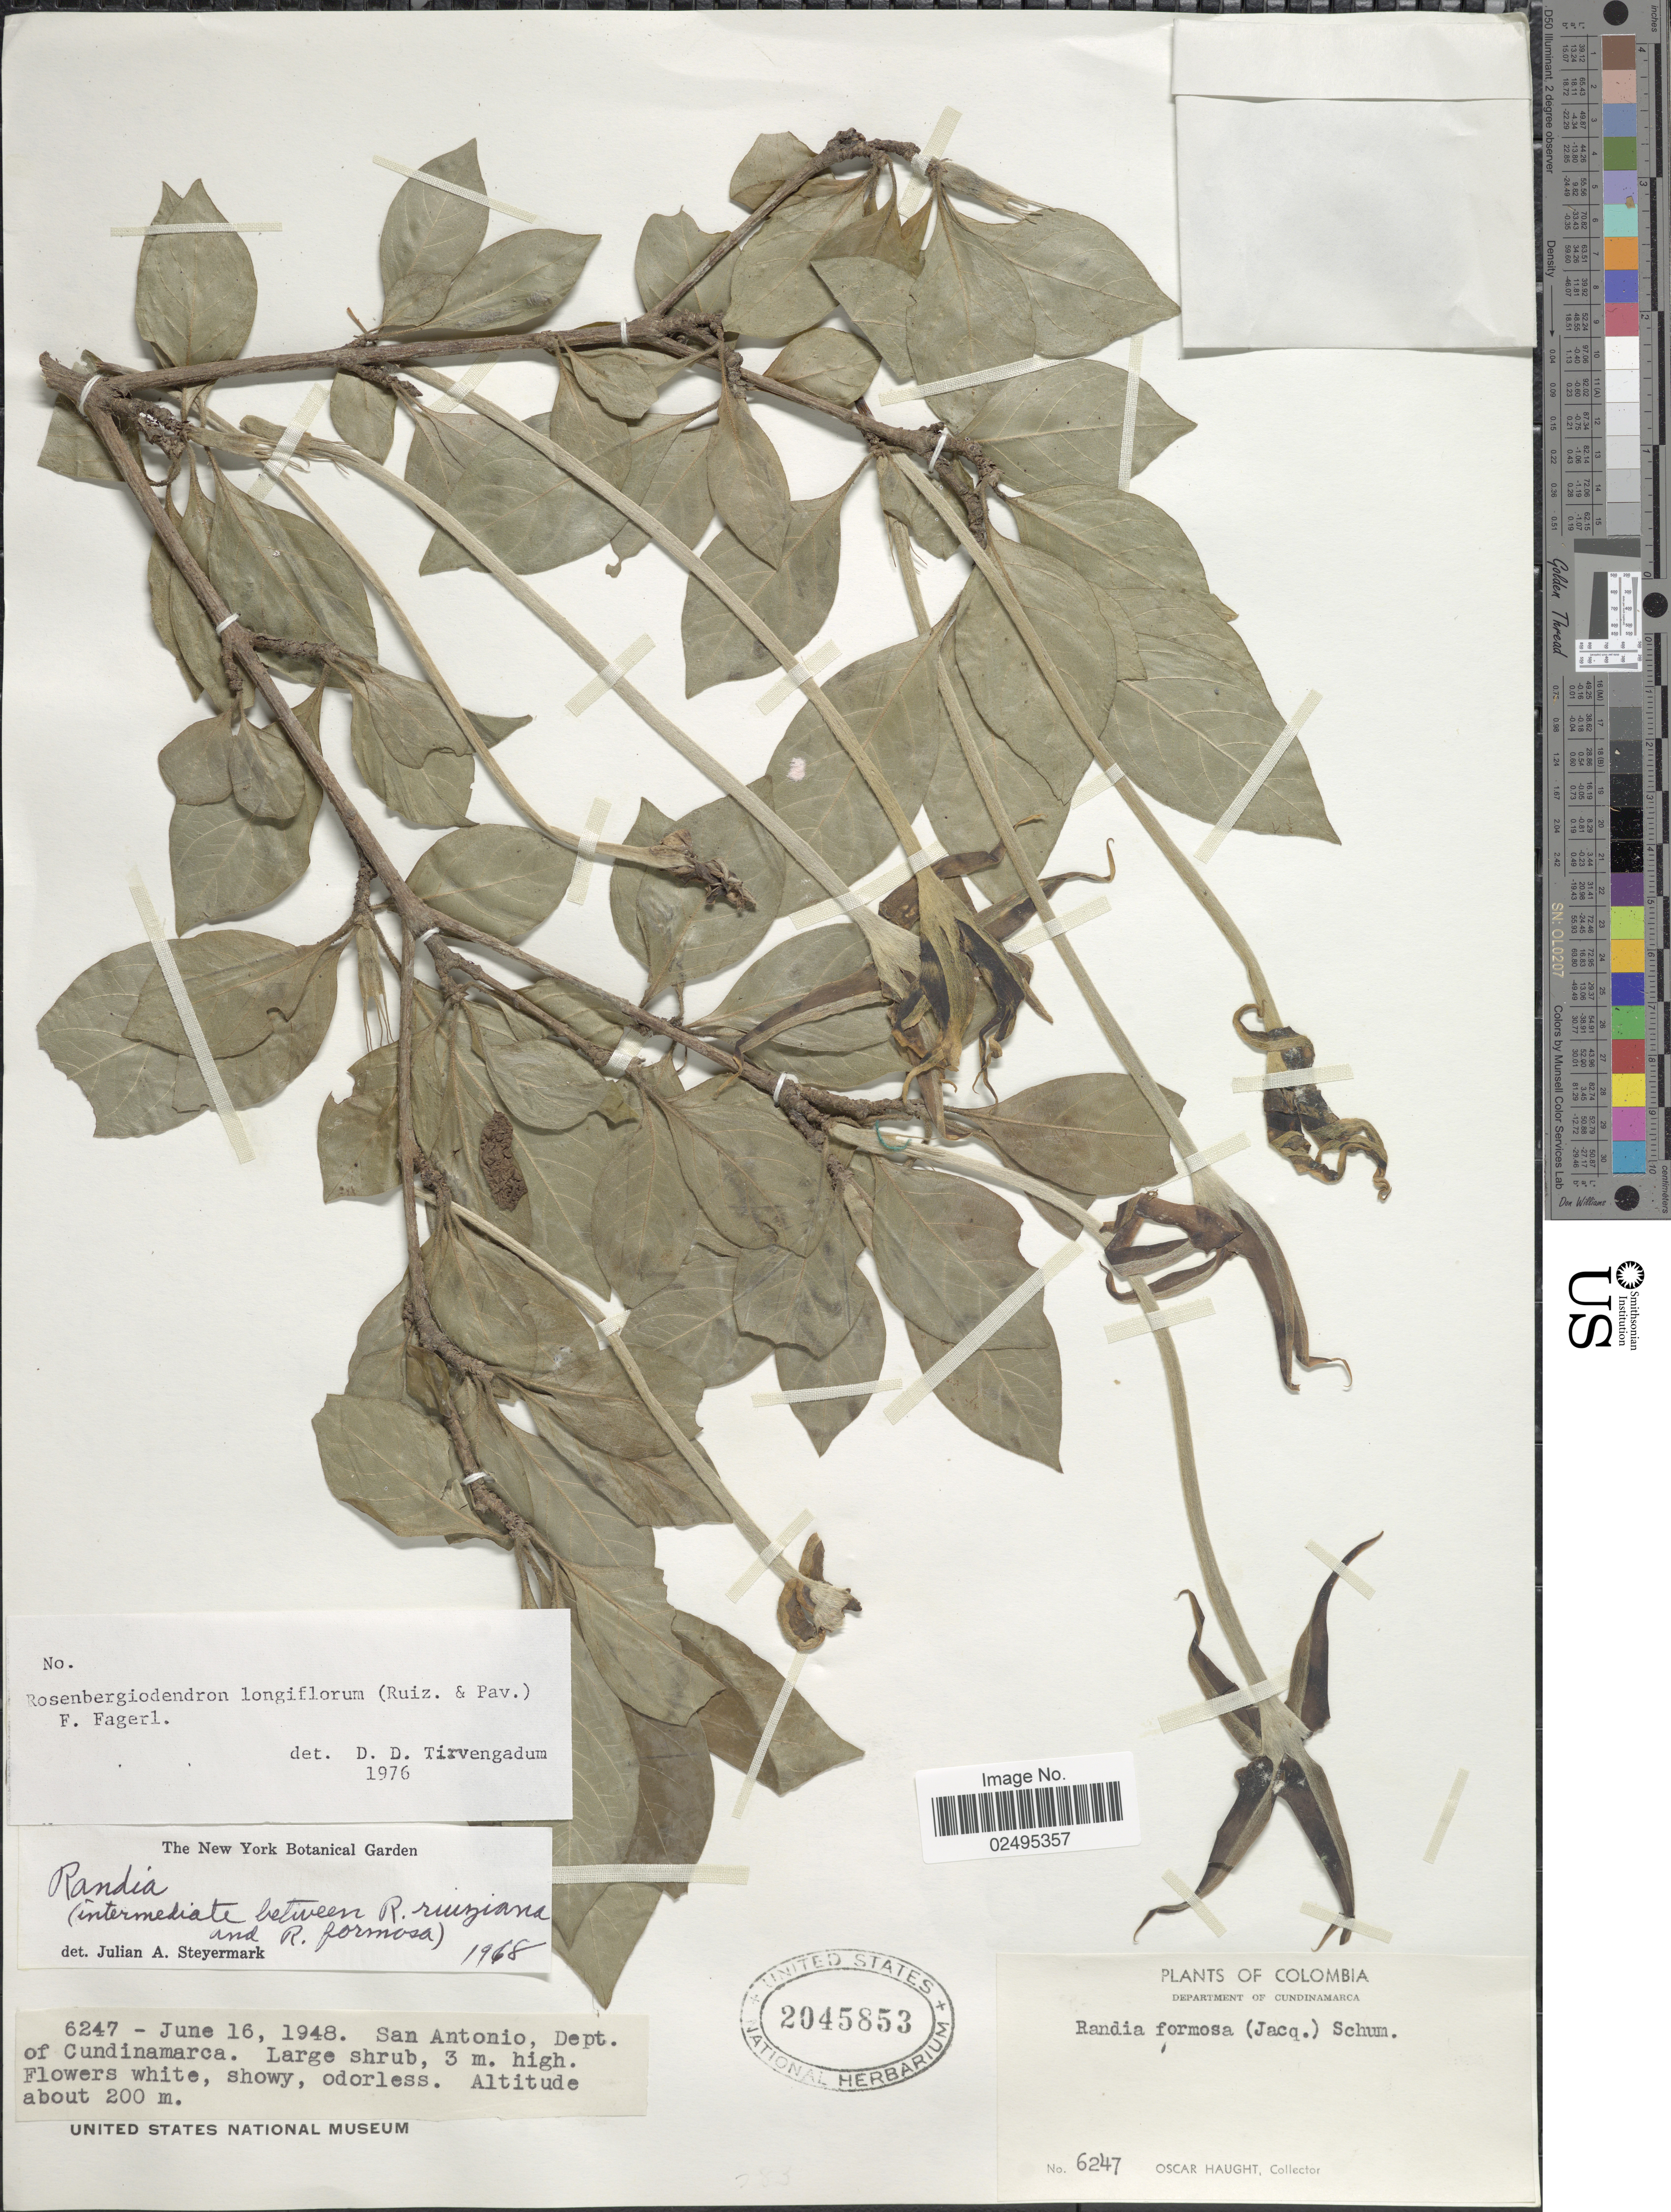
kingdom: Plantae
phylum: Tracheophyta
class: Magnoliopsida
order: Gentianales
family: Rubiaceae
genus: Rosenbergiodendron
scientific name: Rosenbergiodendron longiflorum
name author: (Ruiz & Pav.) Fagerl.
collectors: O. L. Haught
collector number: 6247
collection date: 1948-06-16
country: Colombia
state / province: Cundinamarca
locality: San Antonio, Department of Cundinamarca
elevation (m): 200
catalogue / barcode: US 2045853